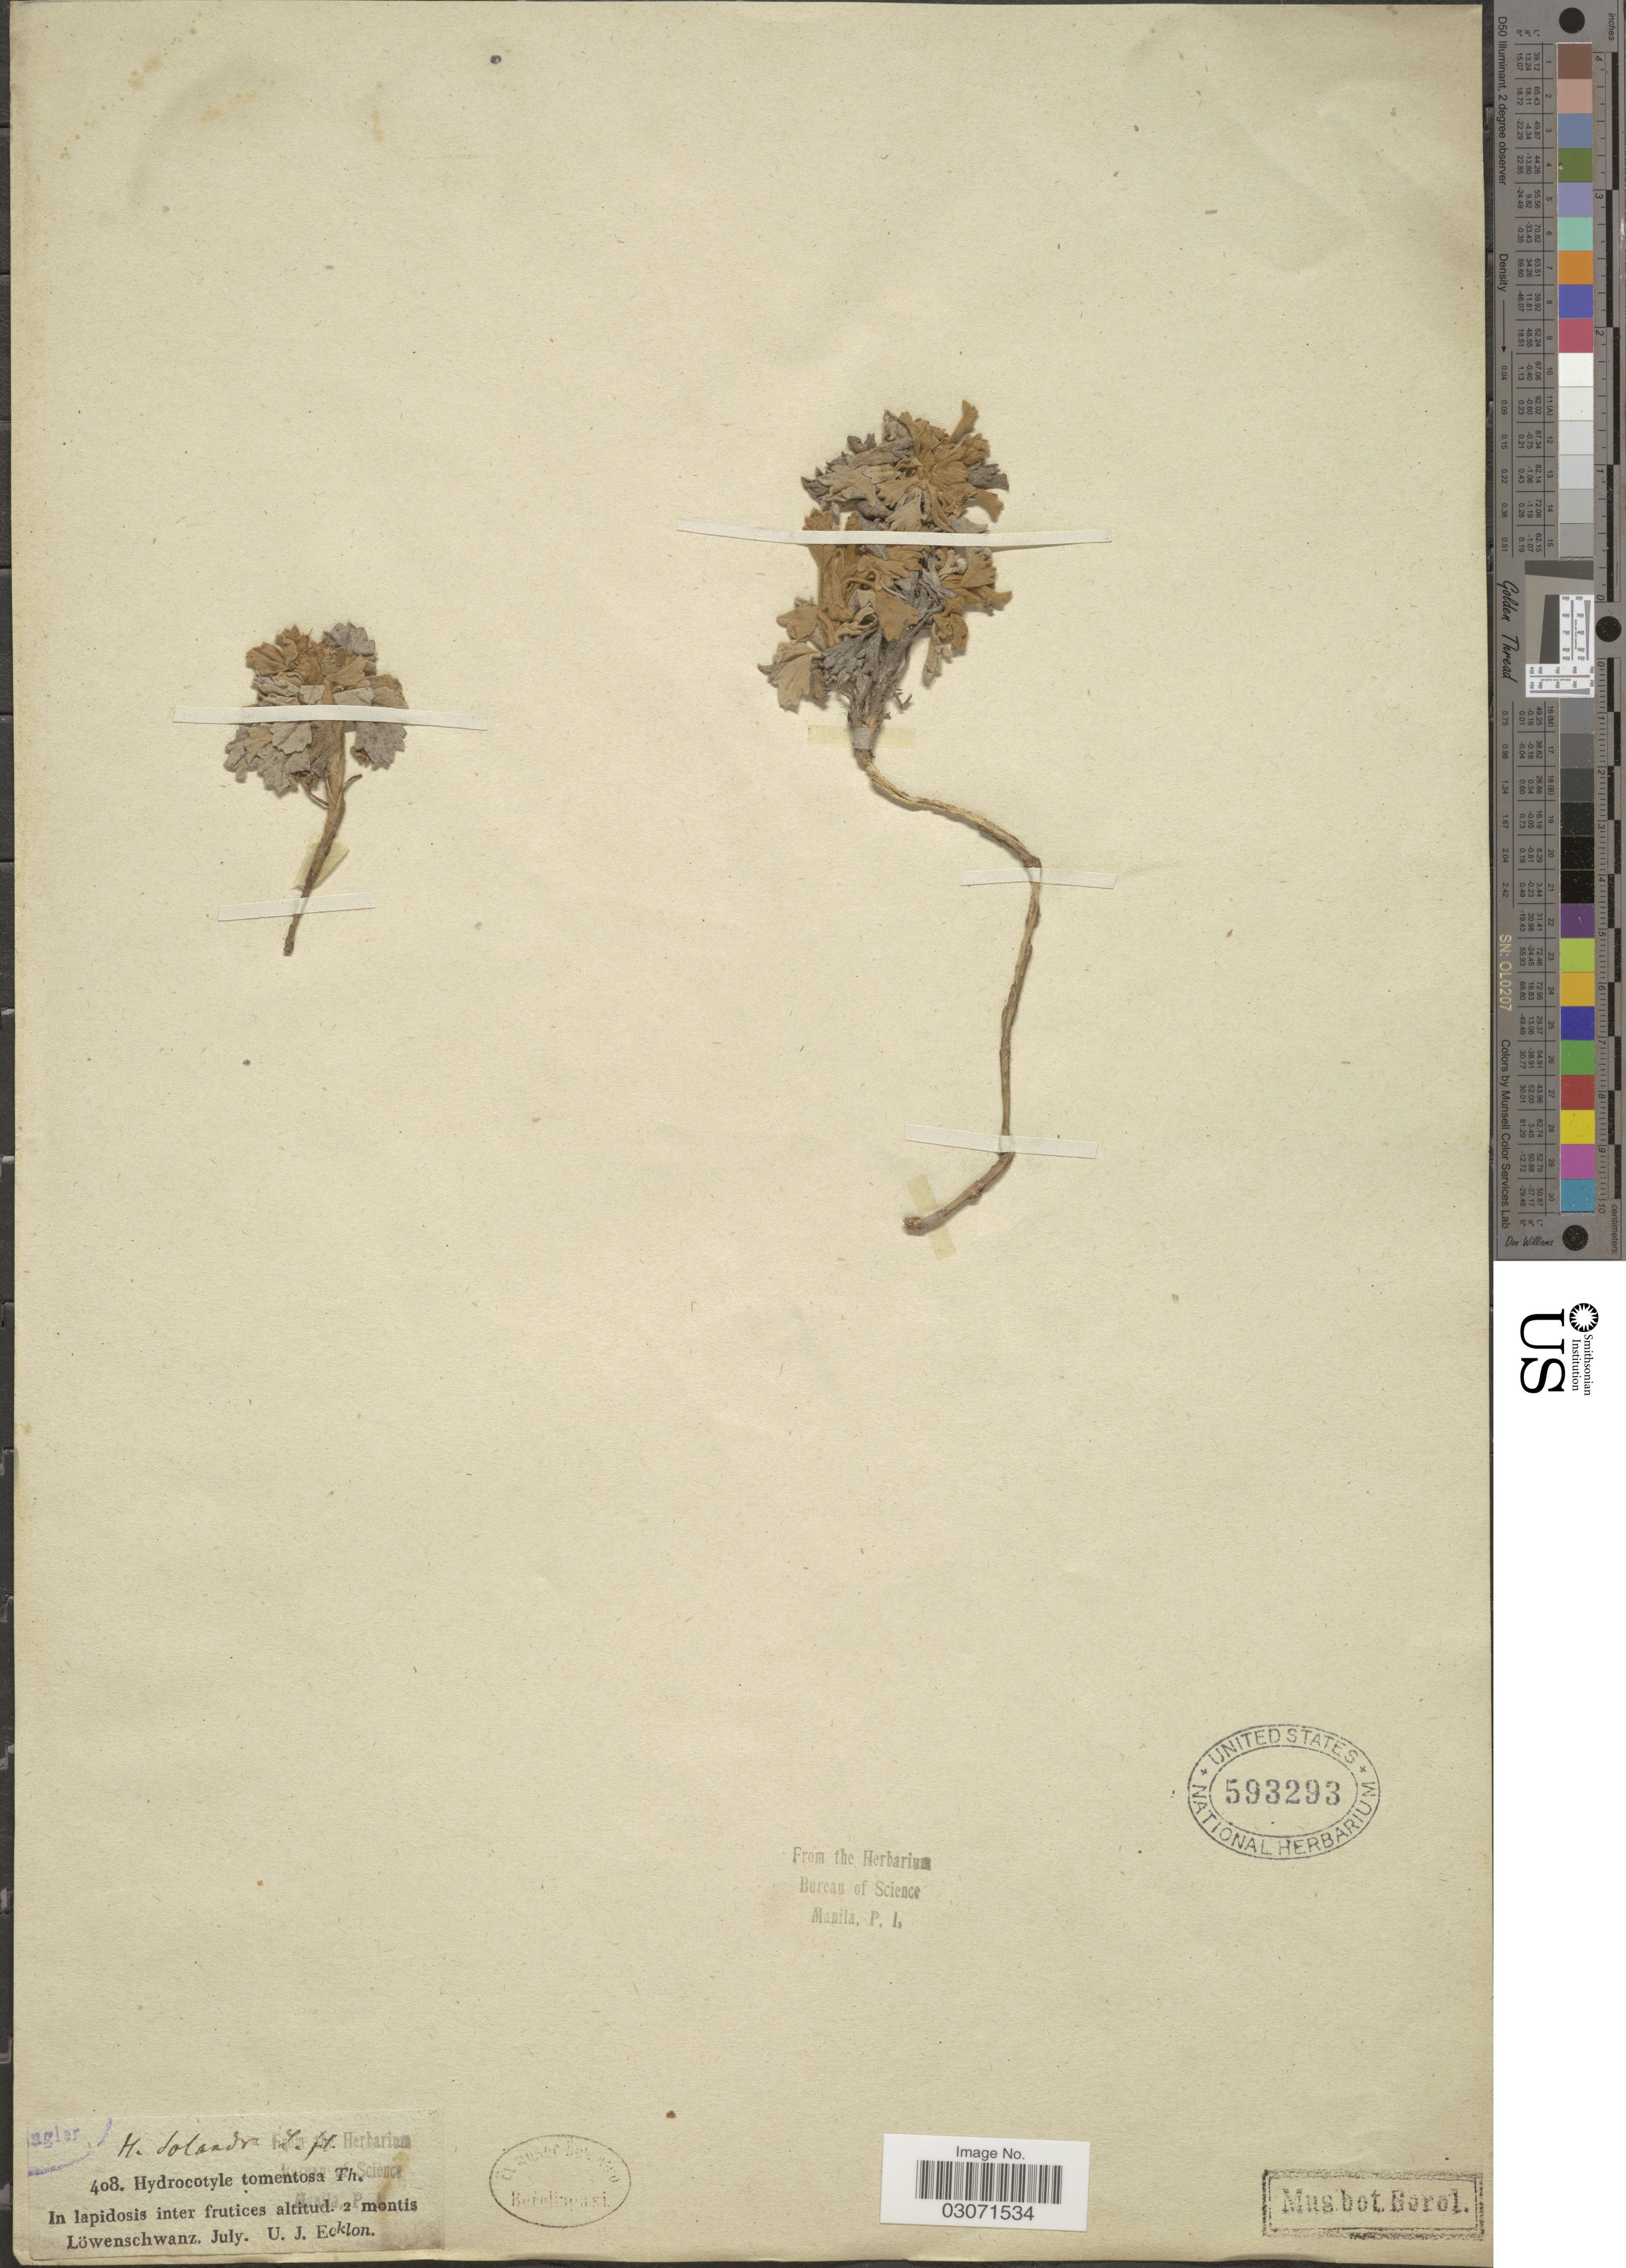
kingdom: Plantae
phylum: Tracheophyta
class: Magnoliopsida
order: Apiales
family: Araliaceae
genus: Hydrocotyle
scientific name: Hydrocotyle tomentosa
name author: Thunb.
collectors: U. Ecklon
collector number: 408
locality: In lapidosis inter frutices altutud. 2 montis Löwenschwanz.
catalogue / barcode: US 593293